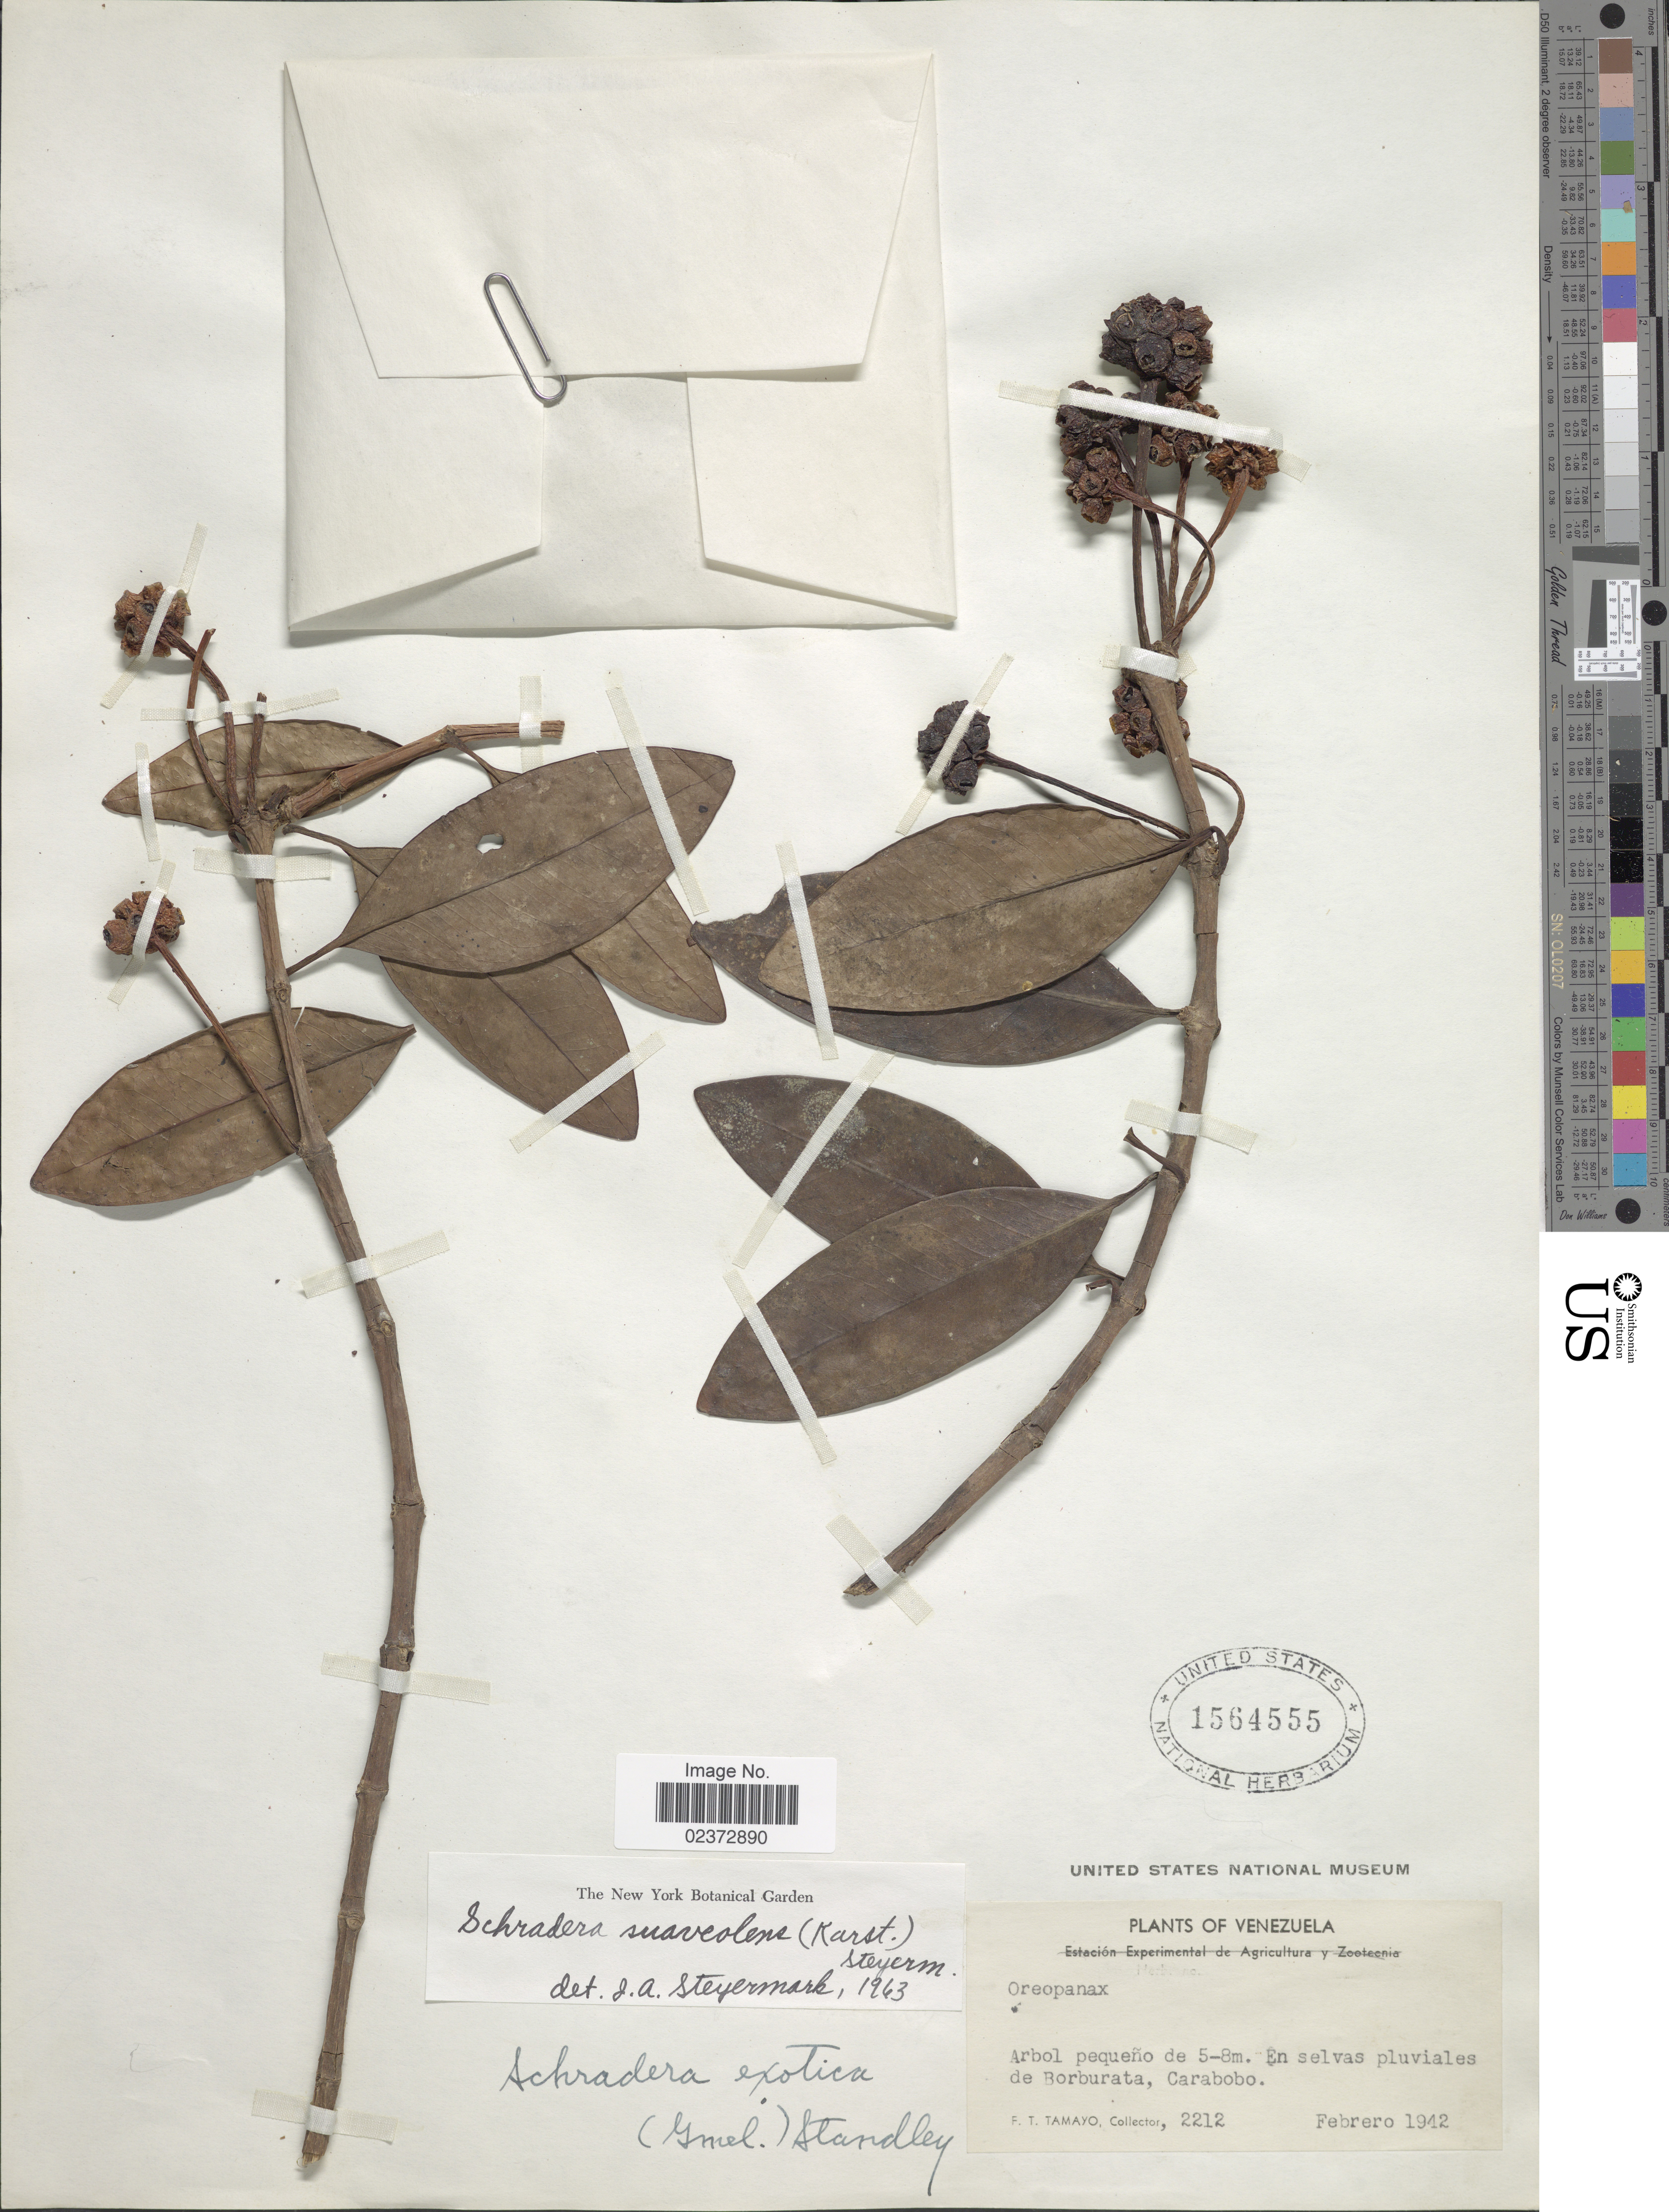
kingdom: Plantae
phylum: Tracheophyta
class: Magnoliopsida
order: Gentianales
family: Rubiaceae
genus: Schradera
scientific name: Schradera suaveolens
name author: (H. Karst.) Steyerm.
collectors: F. Tamayo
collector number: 2212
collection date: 1942-02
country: Venezuela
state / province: Carabobo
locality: En selvas pluviales de Borburata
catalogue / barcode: US 1564555